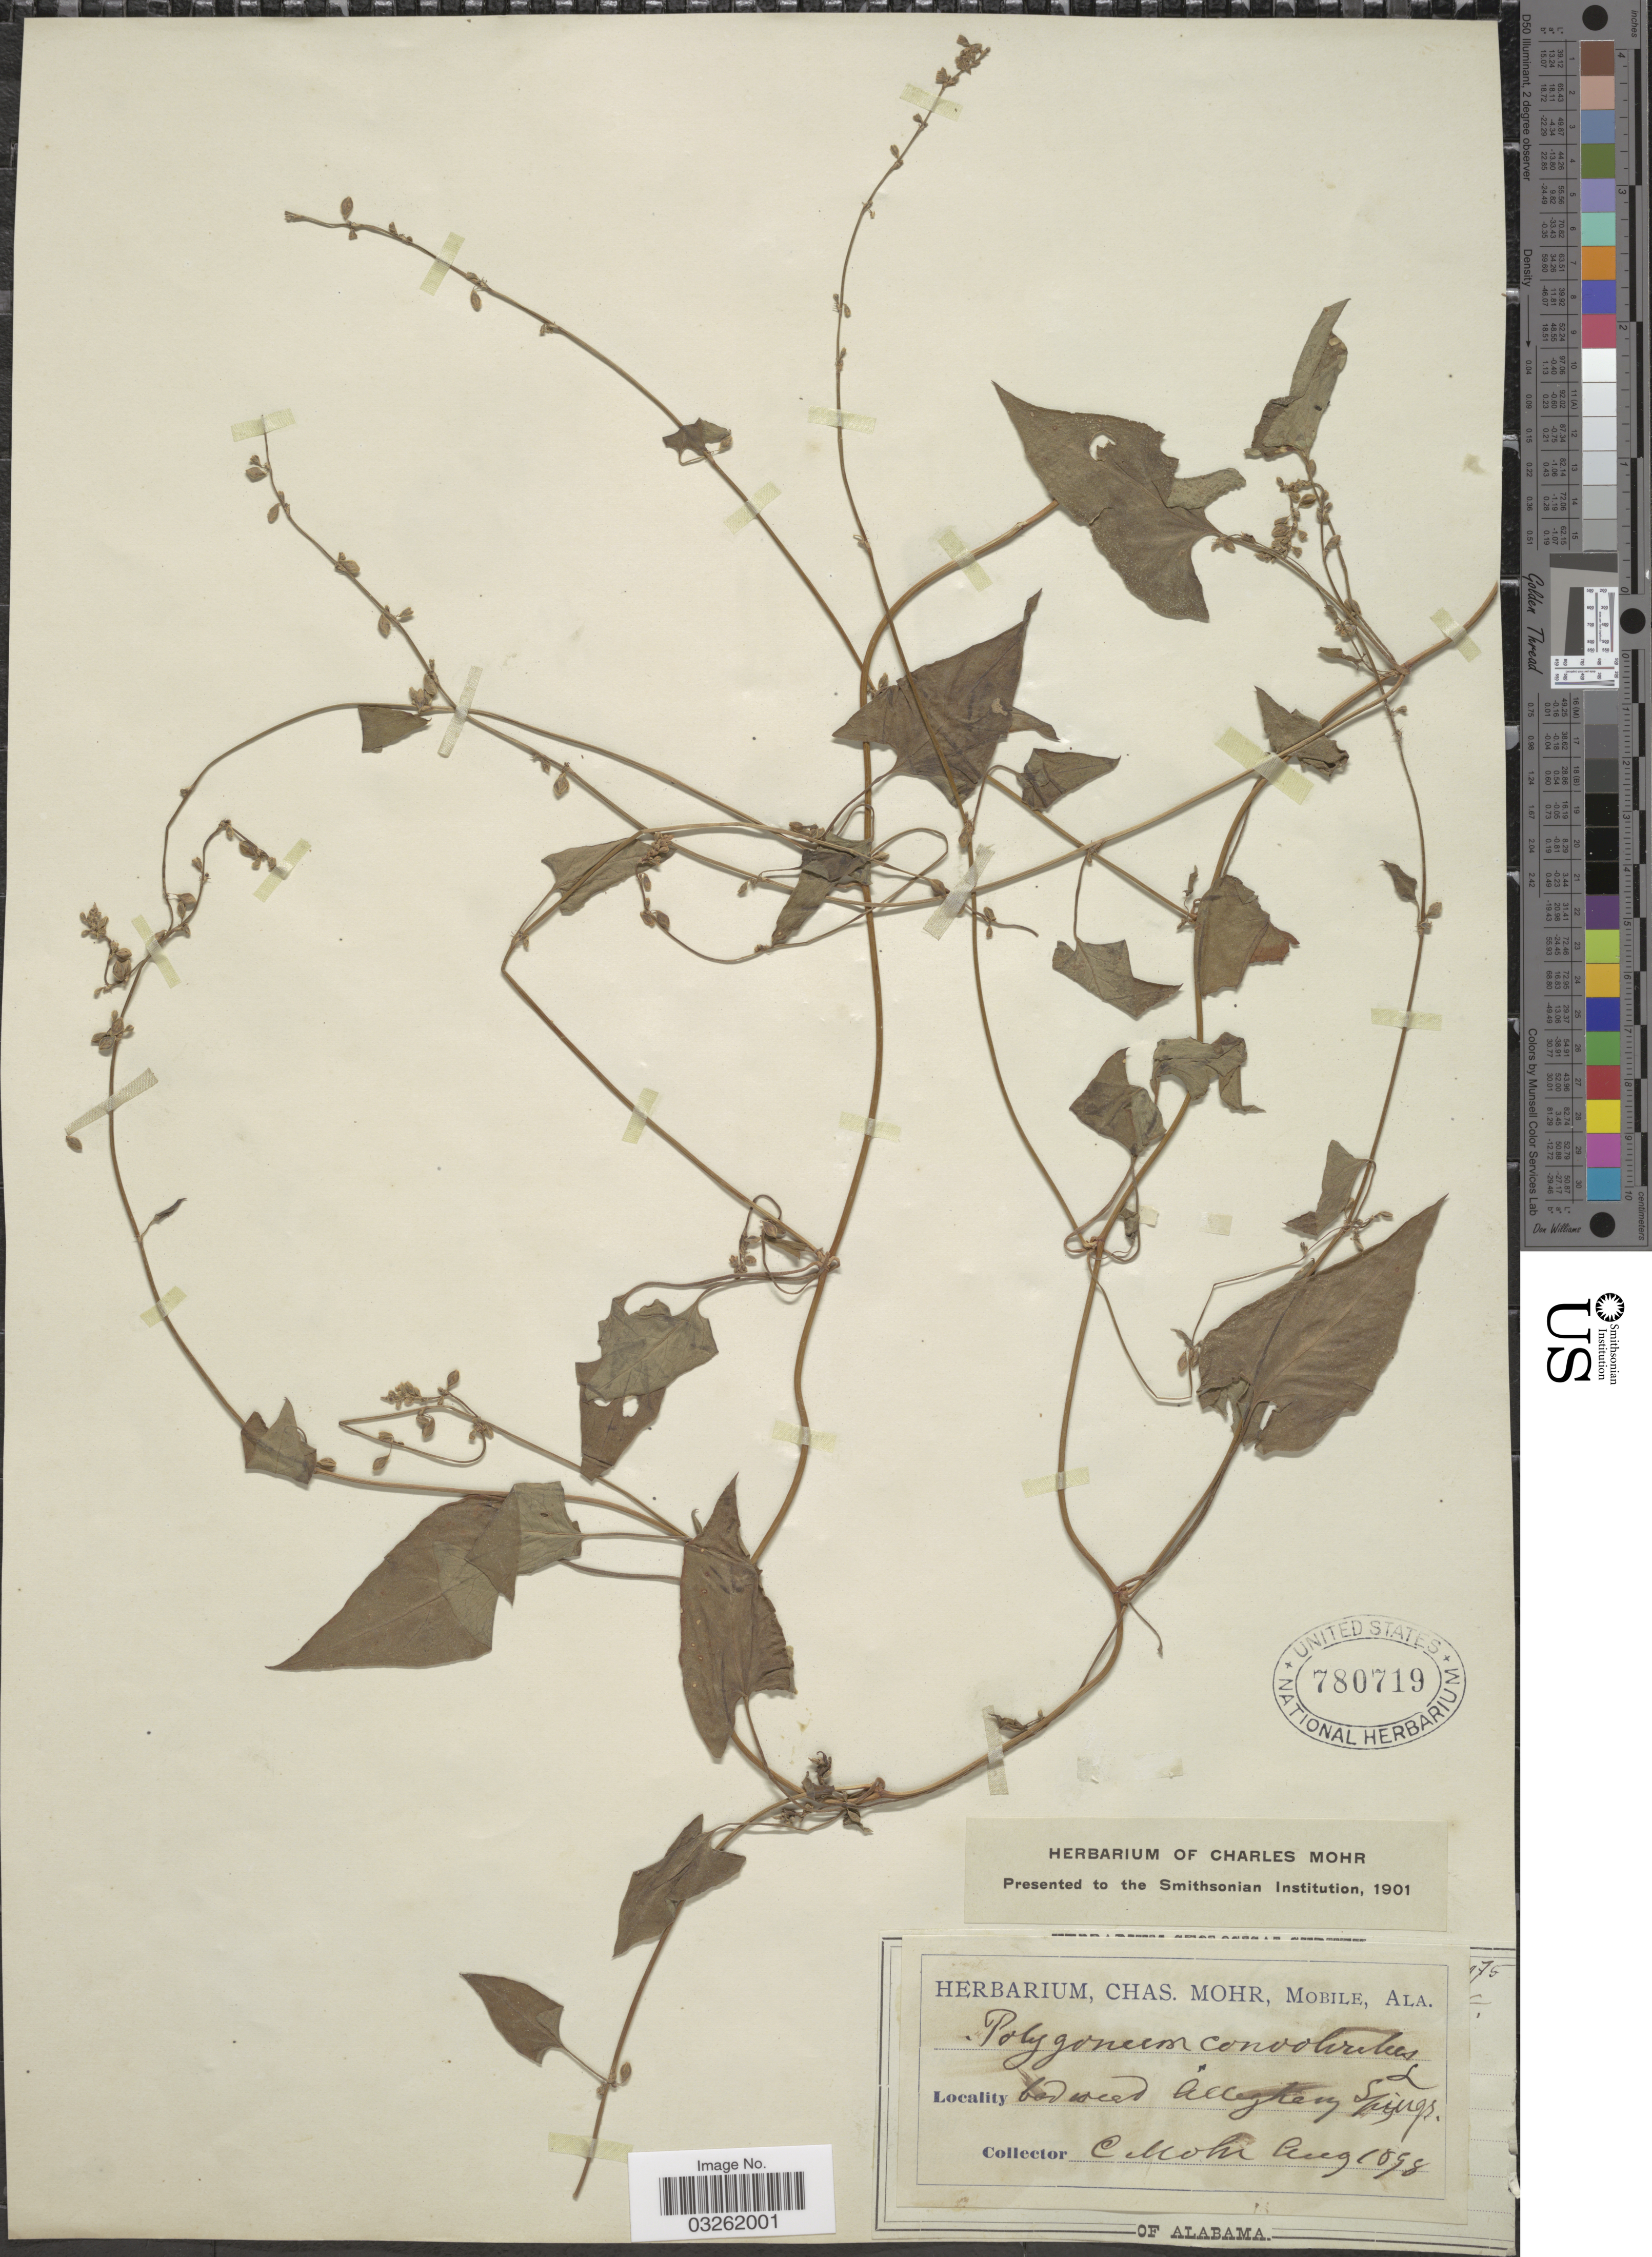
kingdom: Plantae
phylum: Tracheophyta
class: Magnoliopsida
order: Caryophyllales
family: Polygonaceae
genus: Fallopia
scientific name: Fallopia convolvulus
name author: (L.) Á. Löve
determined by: Strong, M. T., (US), Smithsonian Institution - National Museum of Natural History (UNITED STATES)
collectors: Mohr, C. T. (herbarium)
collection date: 1898-08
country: United States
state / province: Alabama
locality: Allegheny Springs.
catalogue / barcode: US 780719